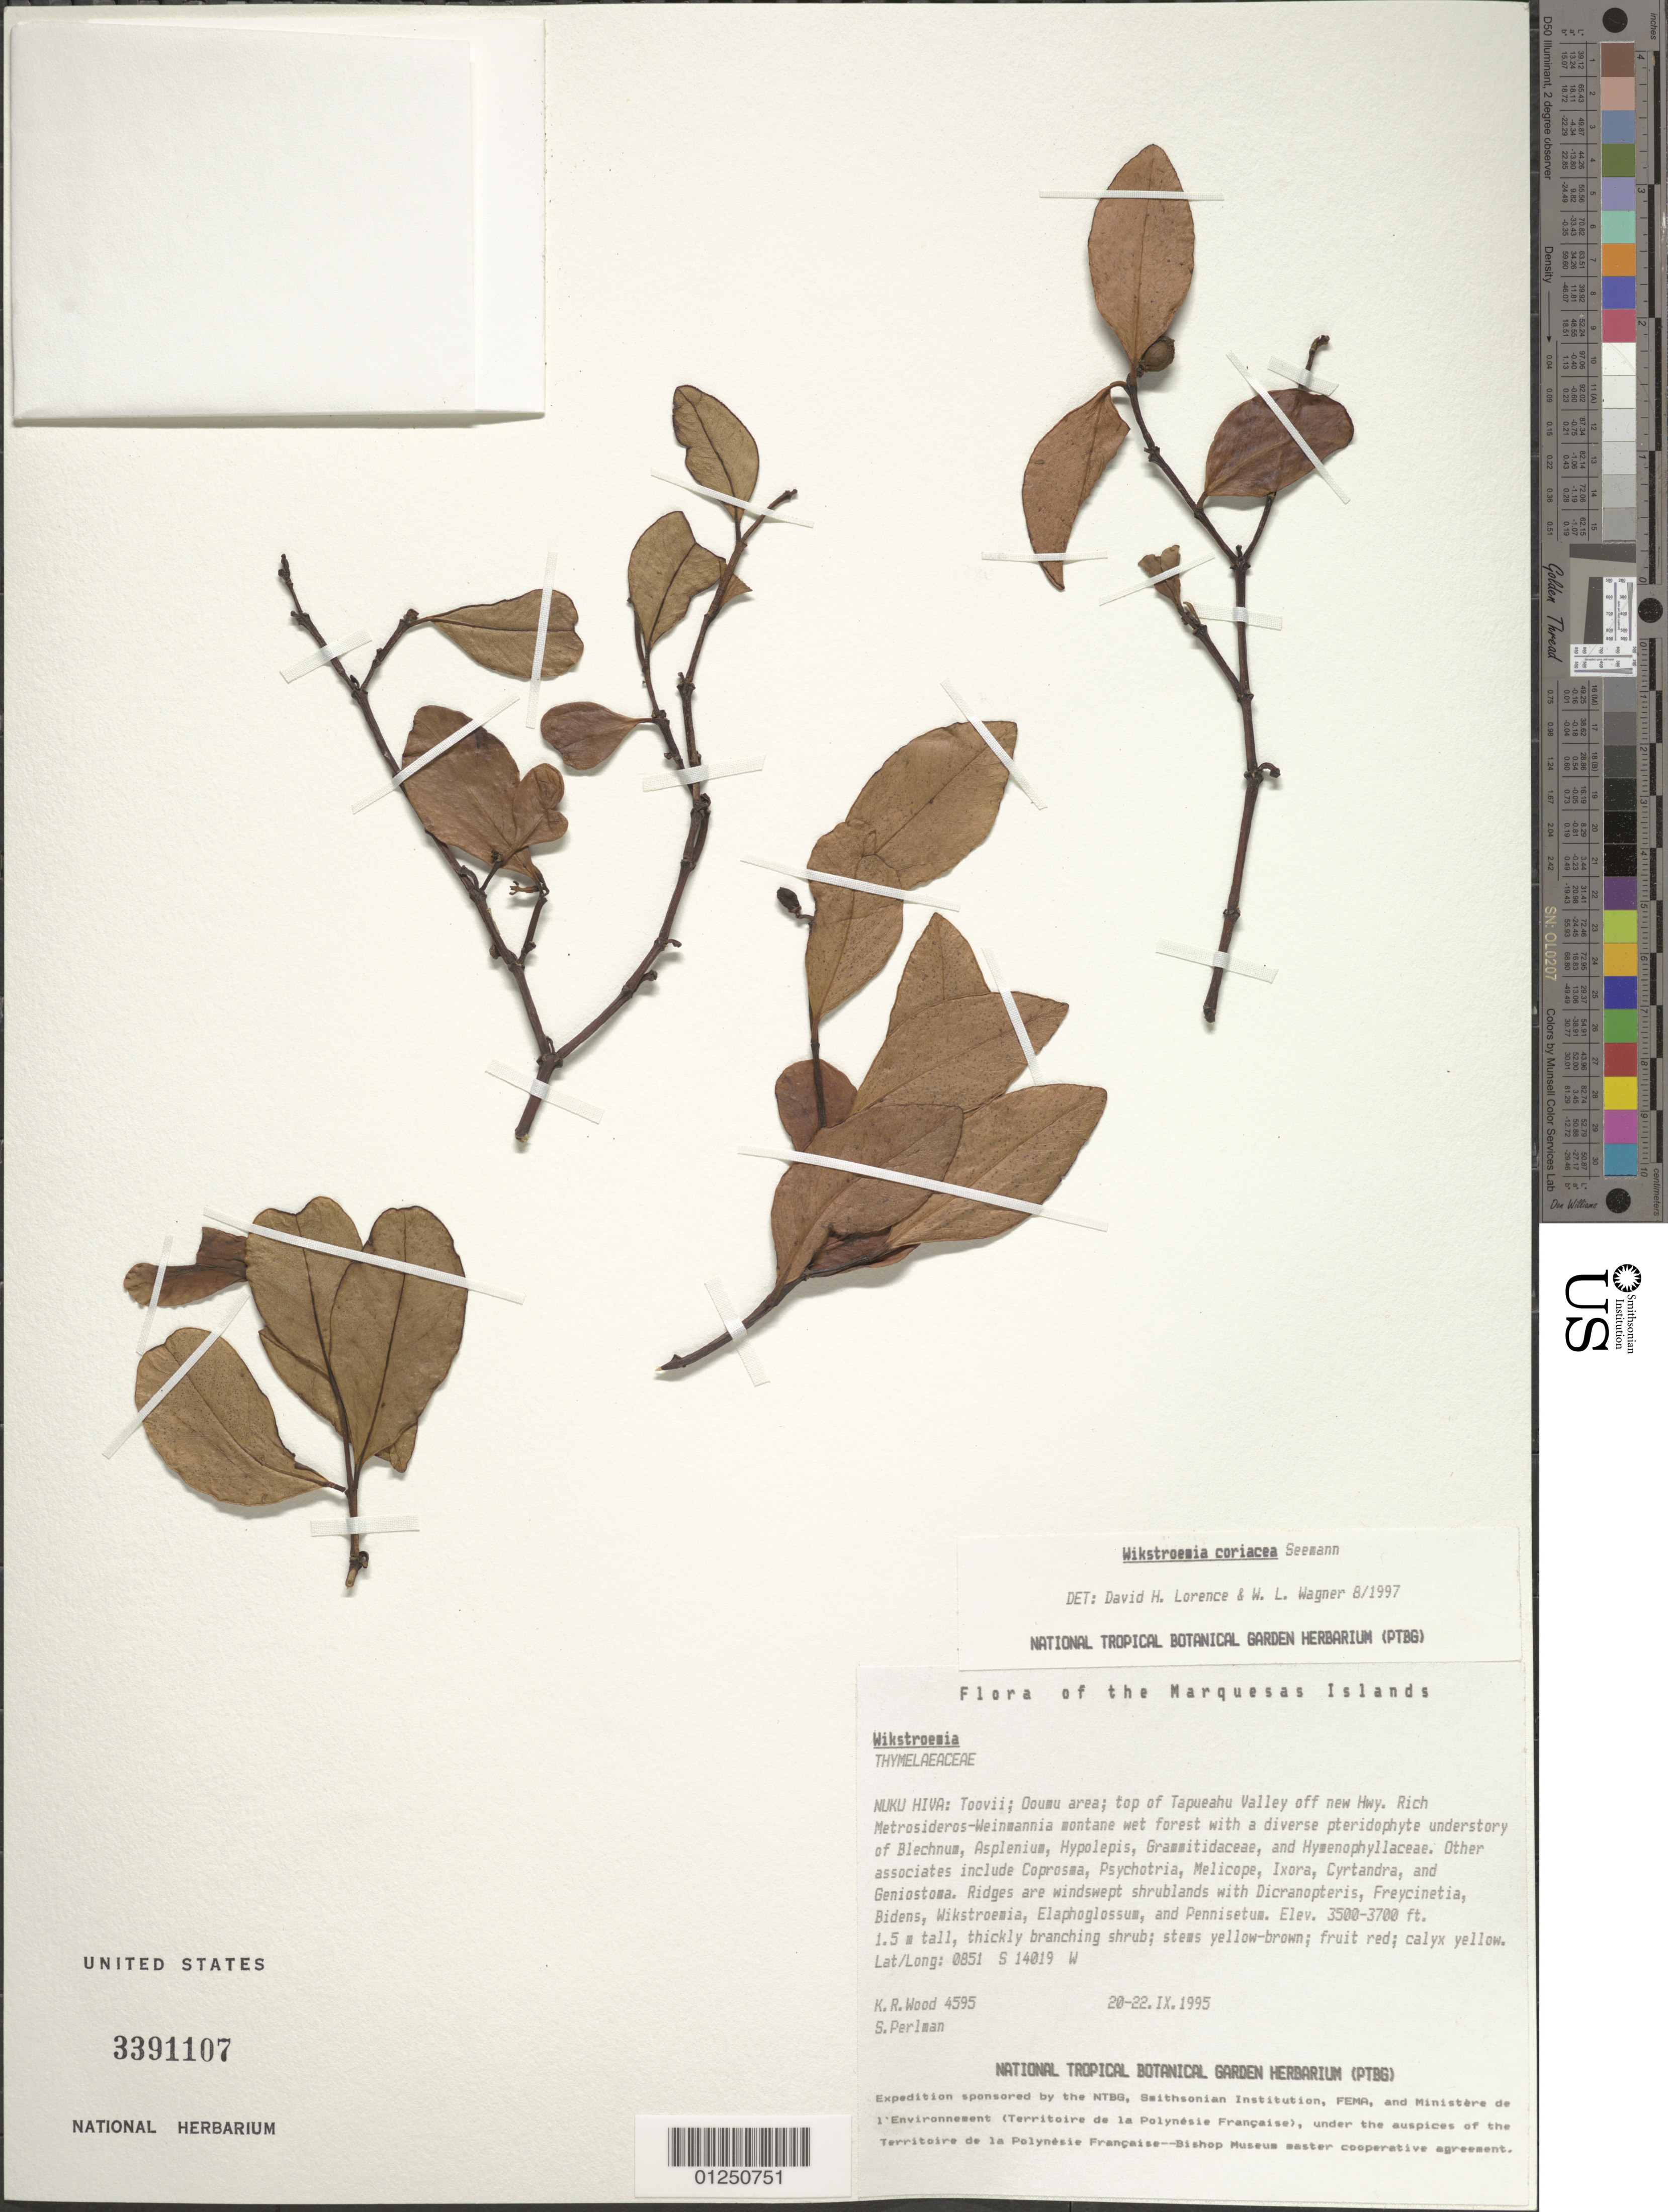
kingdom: Plantae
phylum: Tracheophyta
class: Magnoliopsida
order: Malvales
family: Thymelaeaceae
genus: Wikstroemia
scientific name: Wikstroemia coriacea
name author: Seem.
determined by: Lorence, David H.; Wagner, W. H.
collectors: K. R. Wood & S. P. Perlman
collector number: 4595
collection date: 1995-09-20/1995-09-22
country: French Polynesia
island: Nuku Hiva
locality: Toovii, Ooumu area, top of Tapueahu Valley off new hwy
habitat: Rich Metrosideros - Weinmannia montane wet forests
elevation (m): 1067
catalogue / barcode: US 3391107